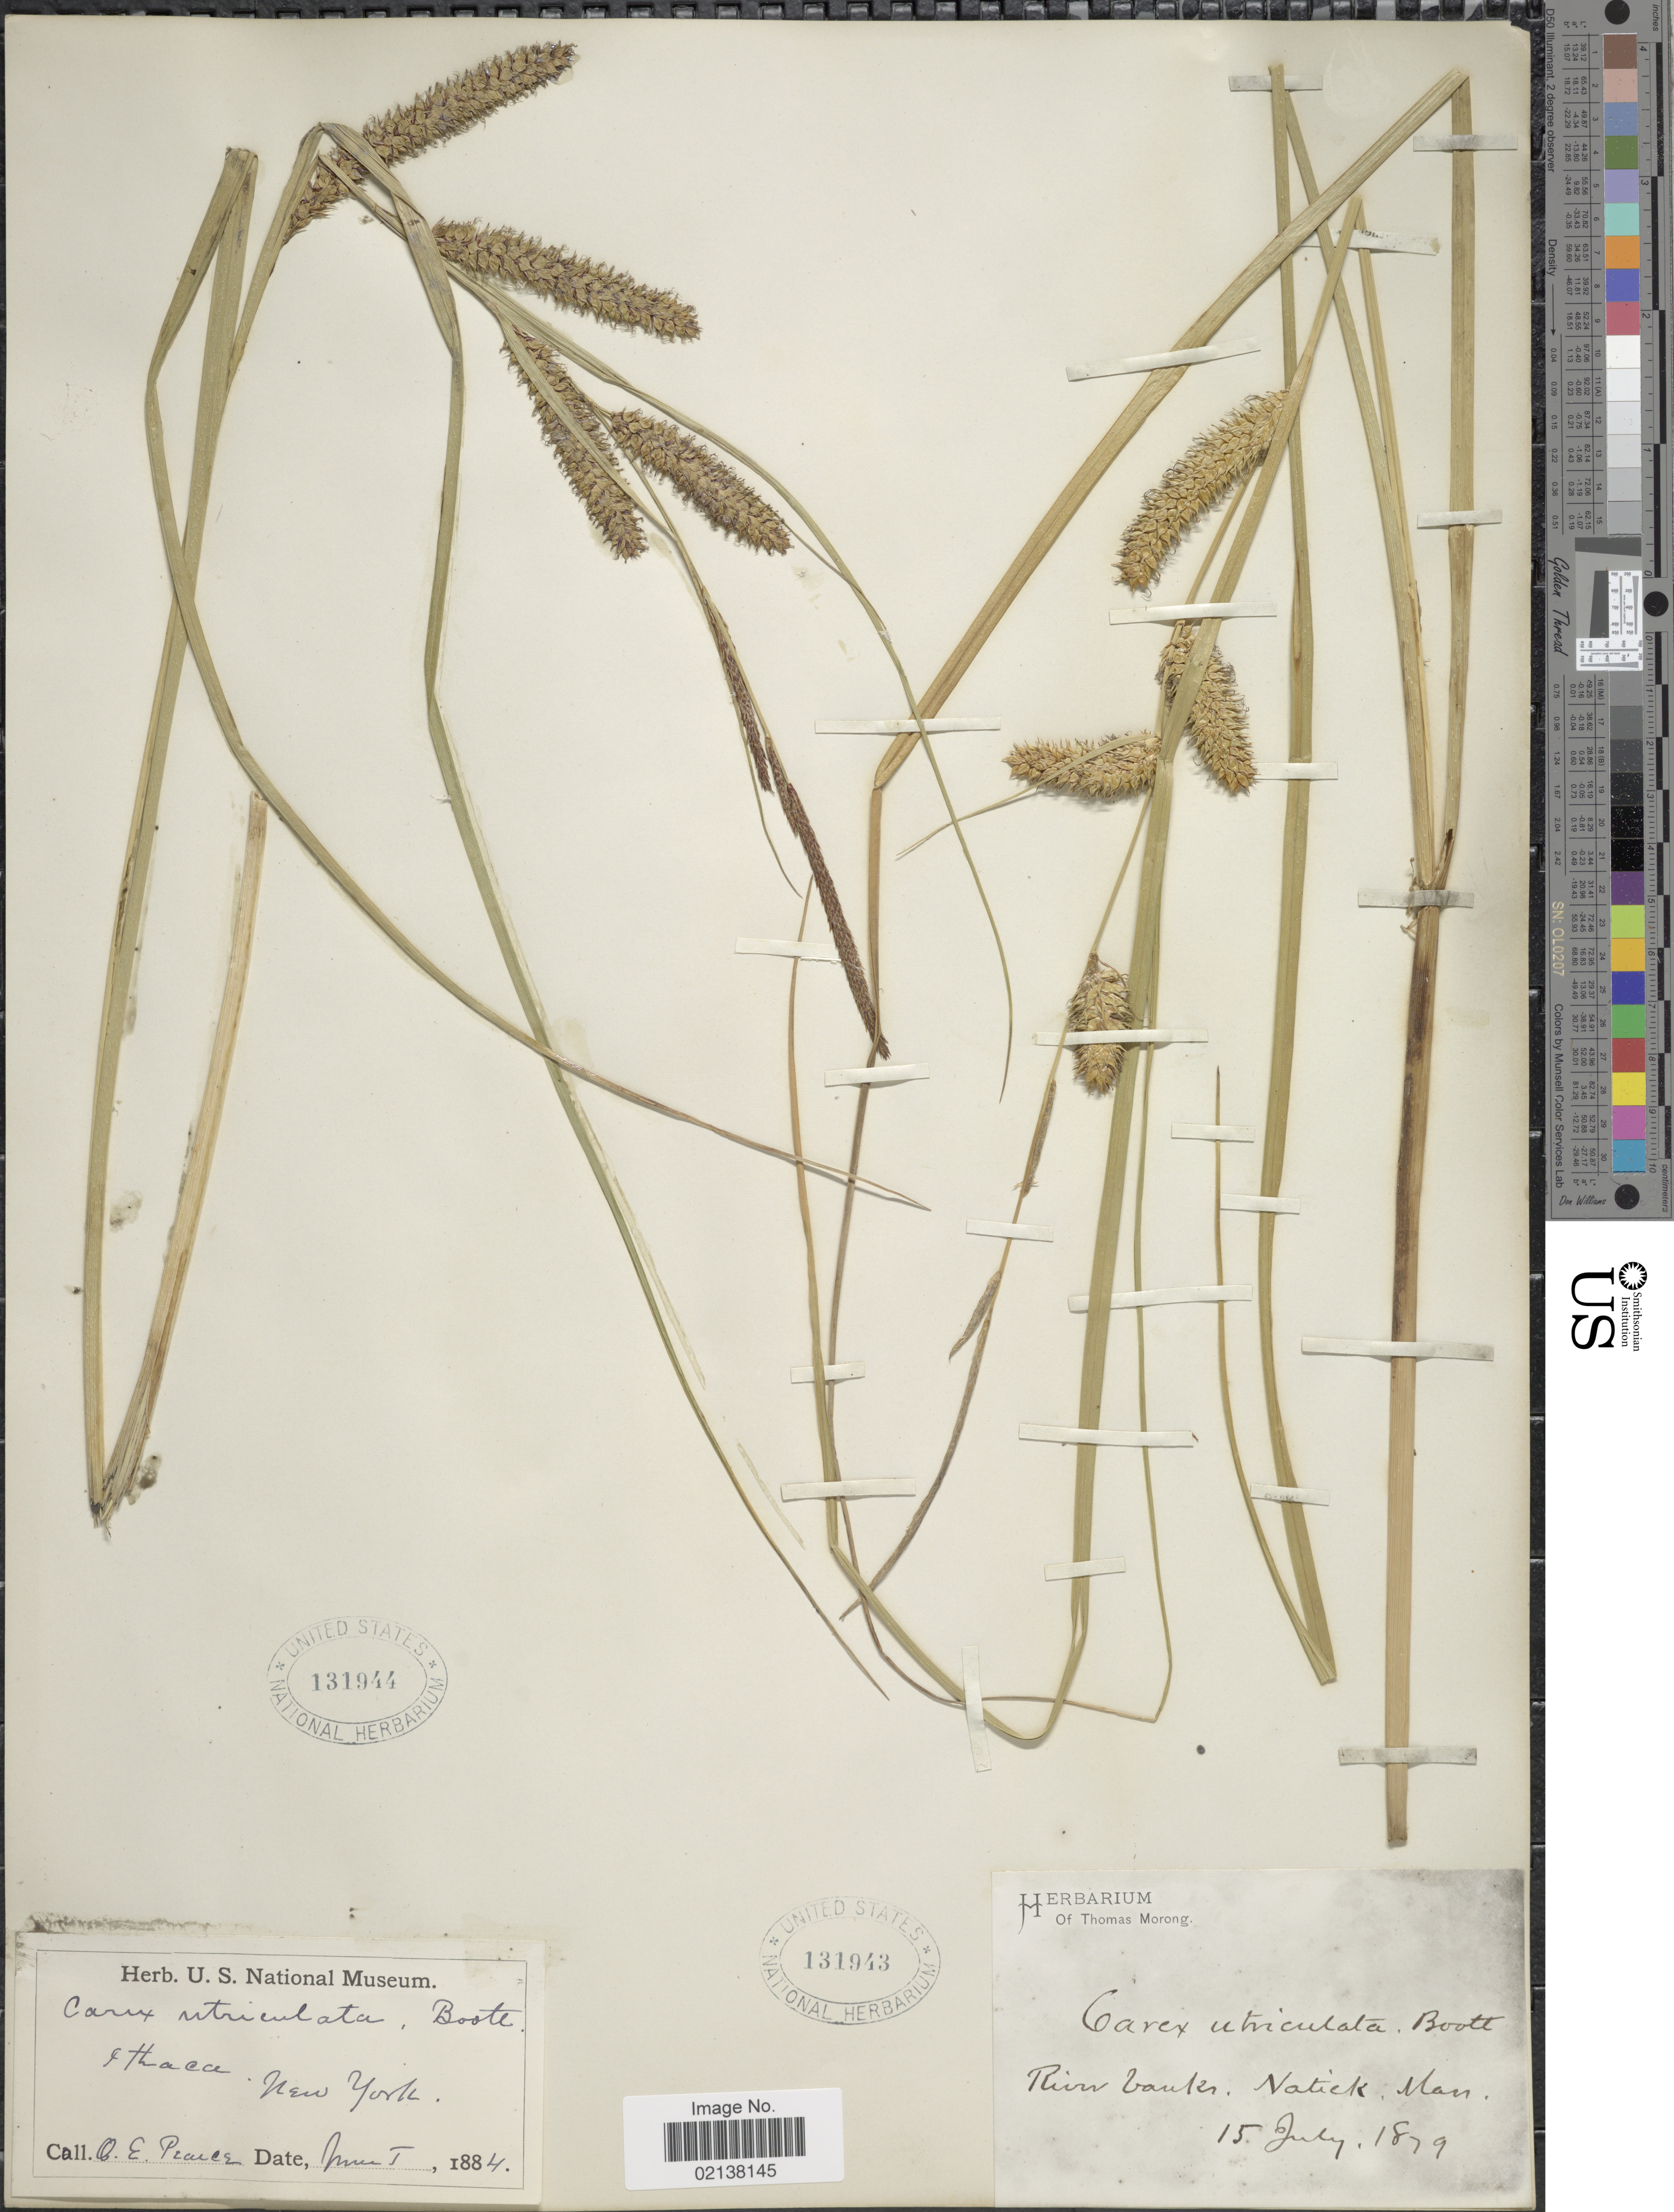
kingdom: Plantae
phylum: Tracheophyta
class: Liliopsida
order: Poales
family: Cyperaceae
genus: Carex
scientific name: Carex utriculata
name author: Boott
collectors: ex Herb. T. Morong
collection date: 1879-07-15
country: United States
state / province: Massachusetts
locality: River banks. Natick. Mass.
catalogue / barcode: US 131943-2